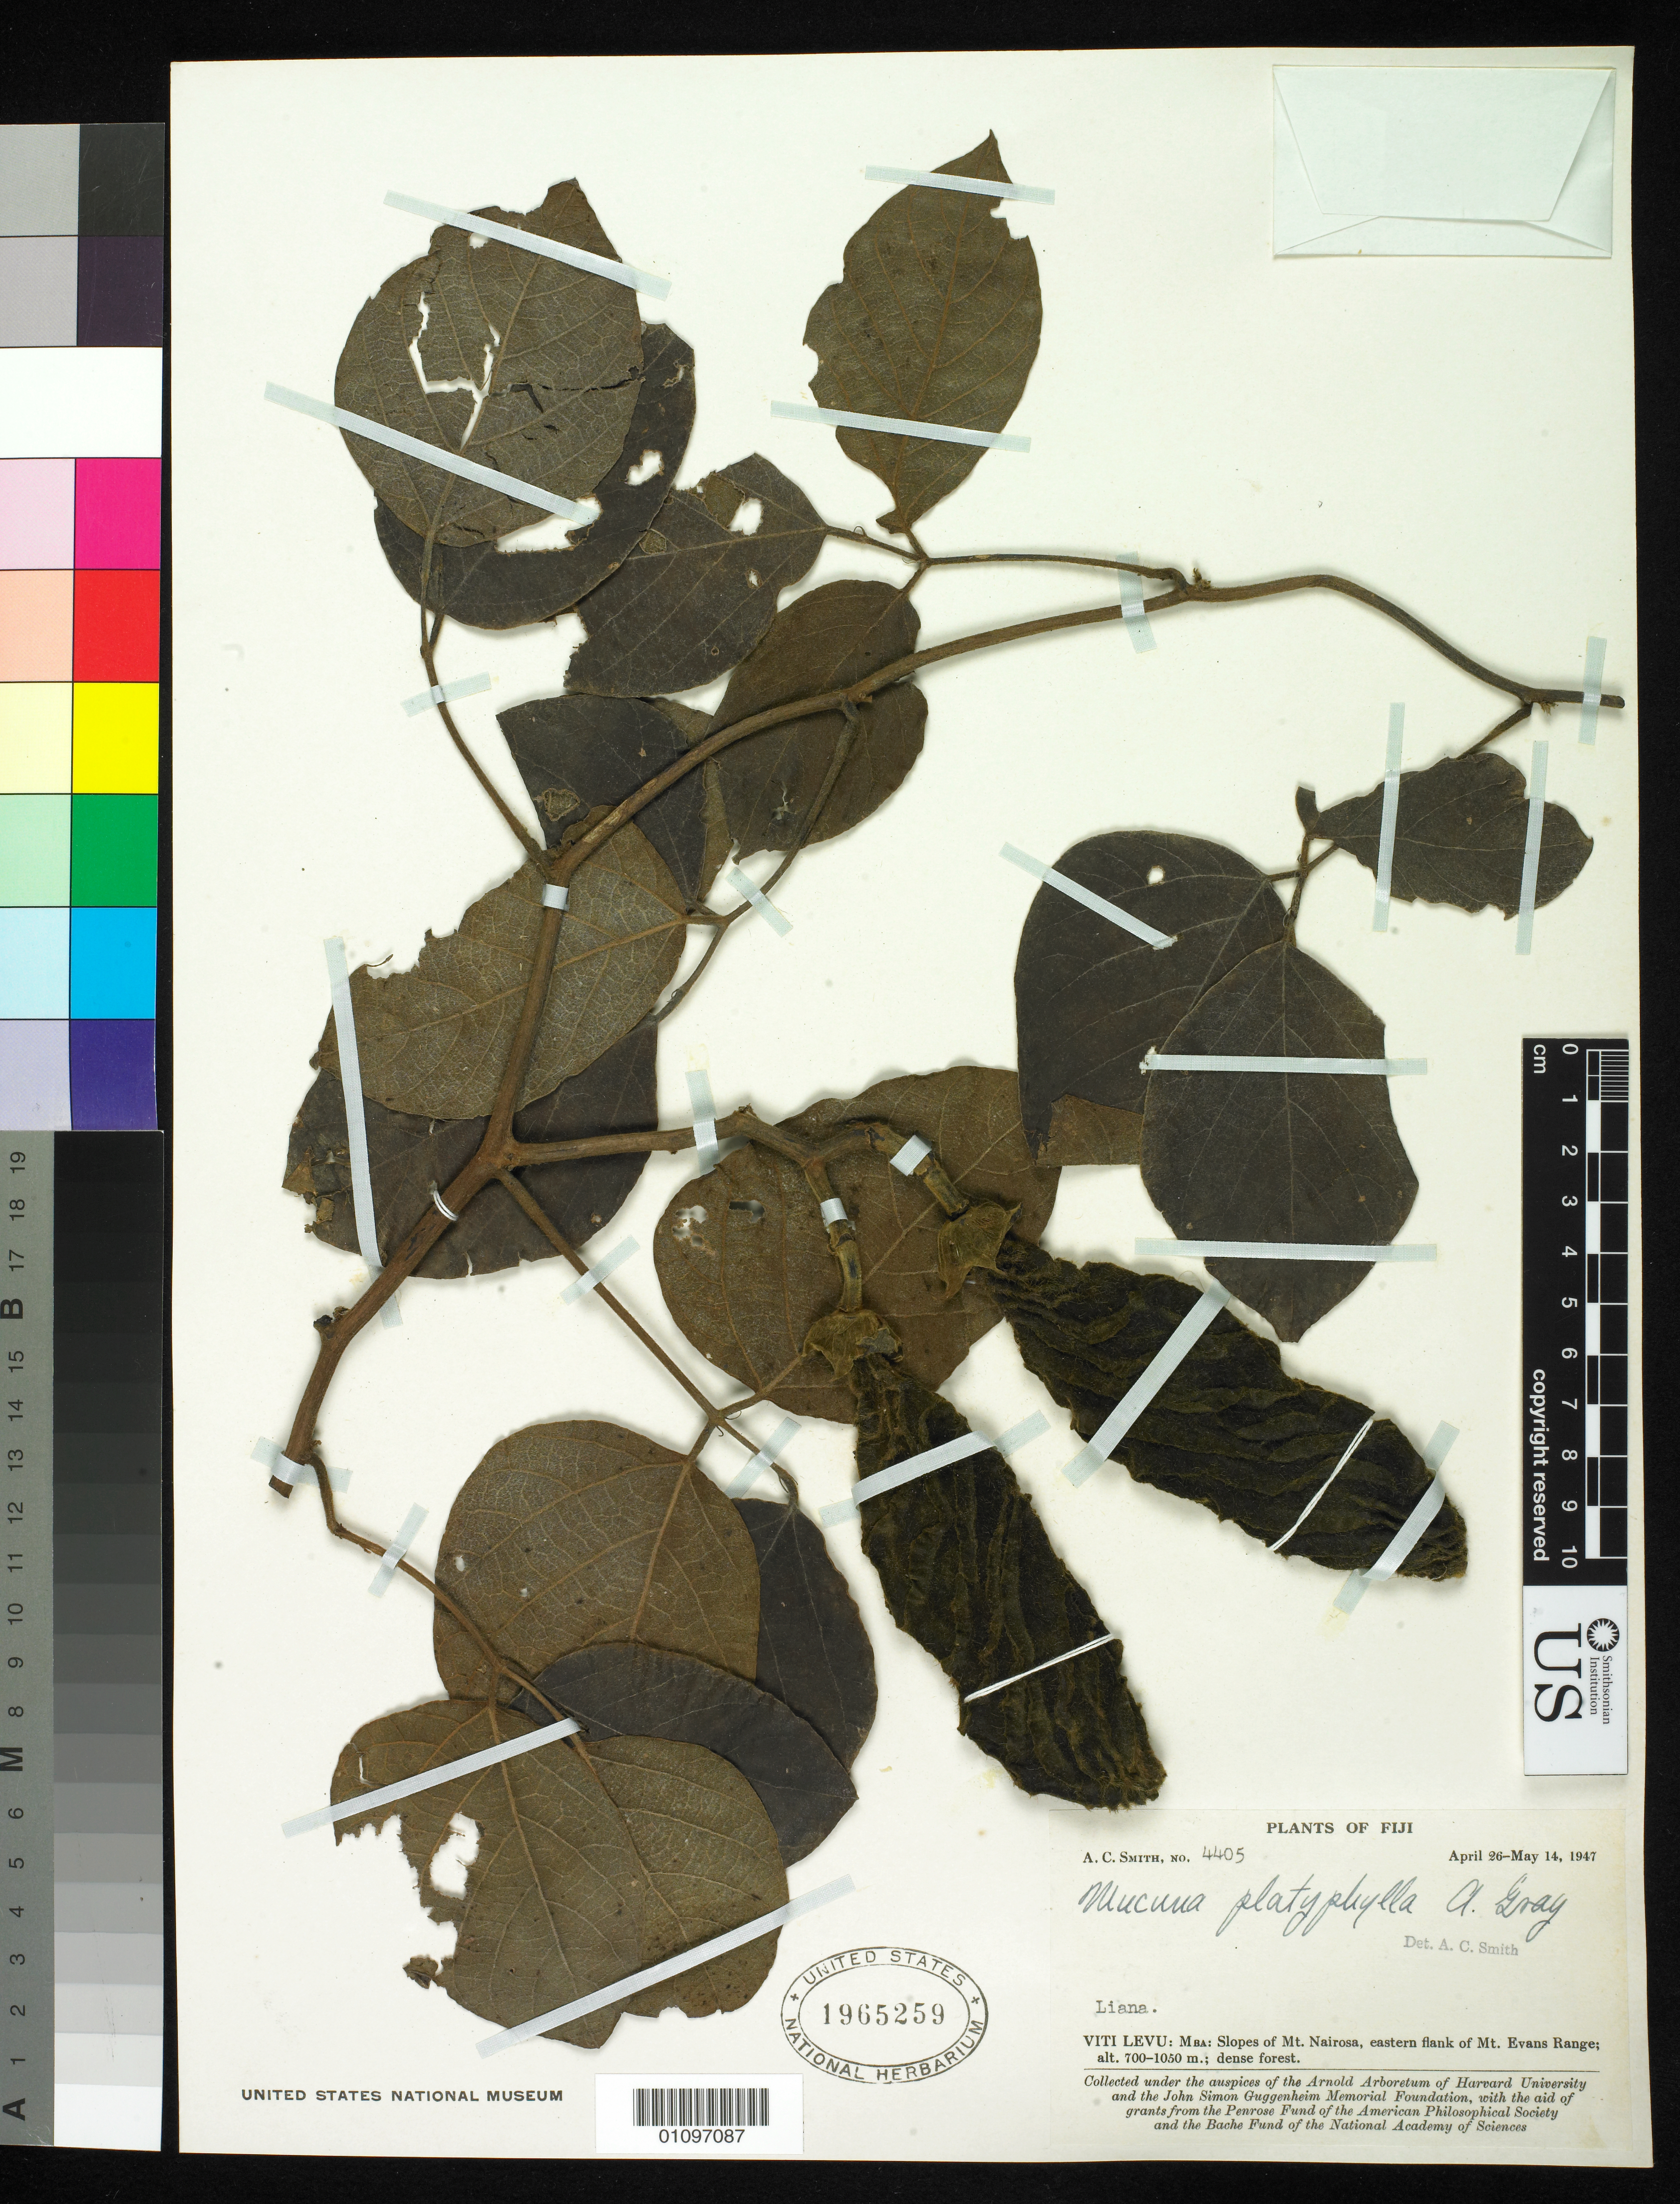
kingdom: Plantae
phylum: Tracheophyta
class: Magnoliopsida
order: Fabales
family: Fabaceae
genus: Mucuna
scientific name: Mucuna platyphylla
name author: A. Gray in Wilkes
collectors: A. C. Smith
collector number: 4405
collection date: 1947-04-26/1947-05-14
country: Fiji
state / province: Mba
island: Viti Levu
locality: Slopes of Mt. Nairosa, Eastern flank of Mt. Evans Range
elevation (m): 700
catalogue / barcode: US 1965259